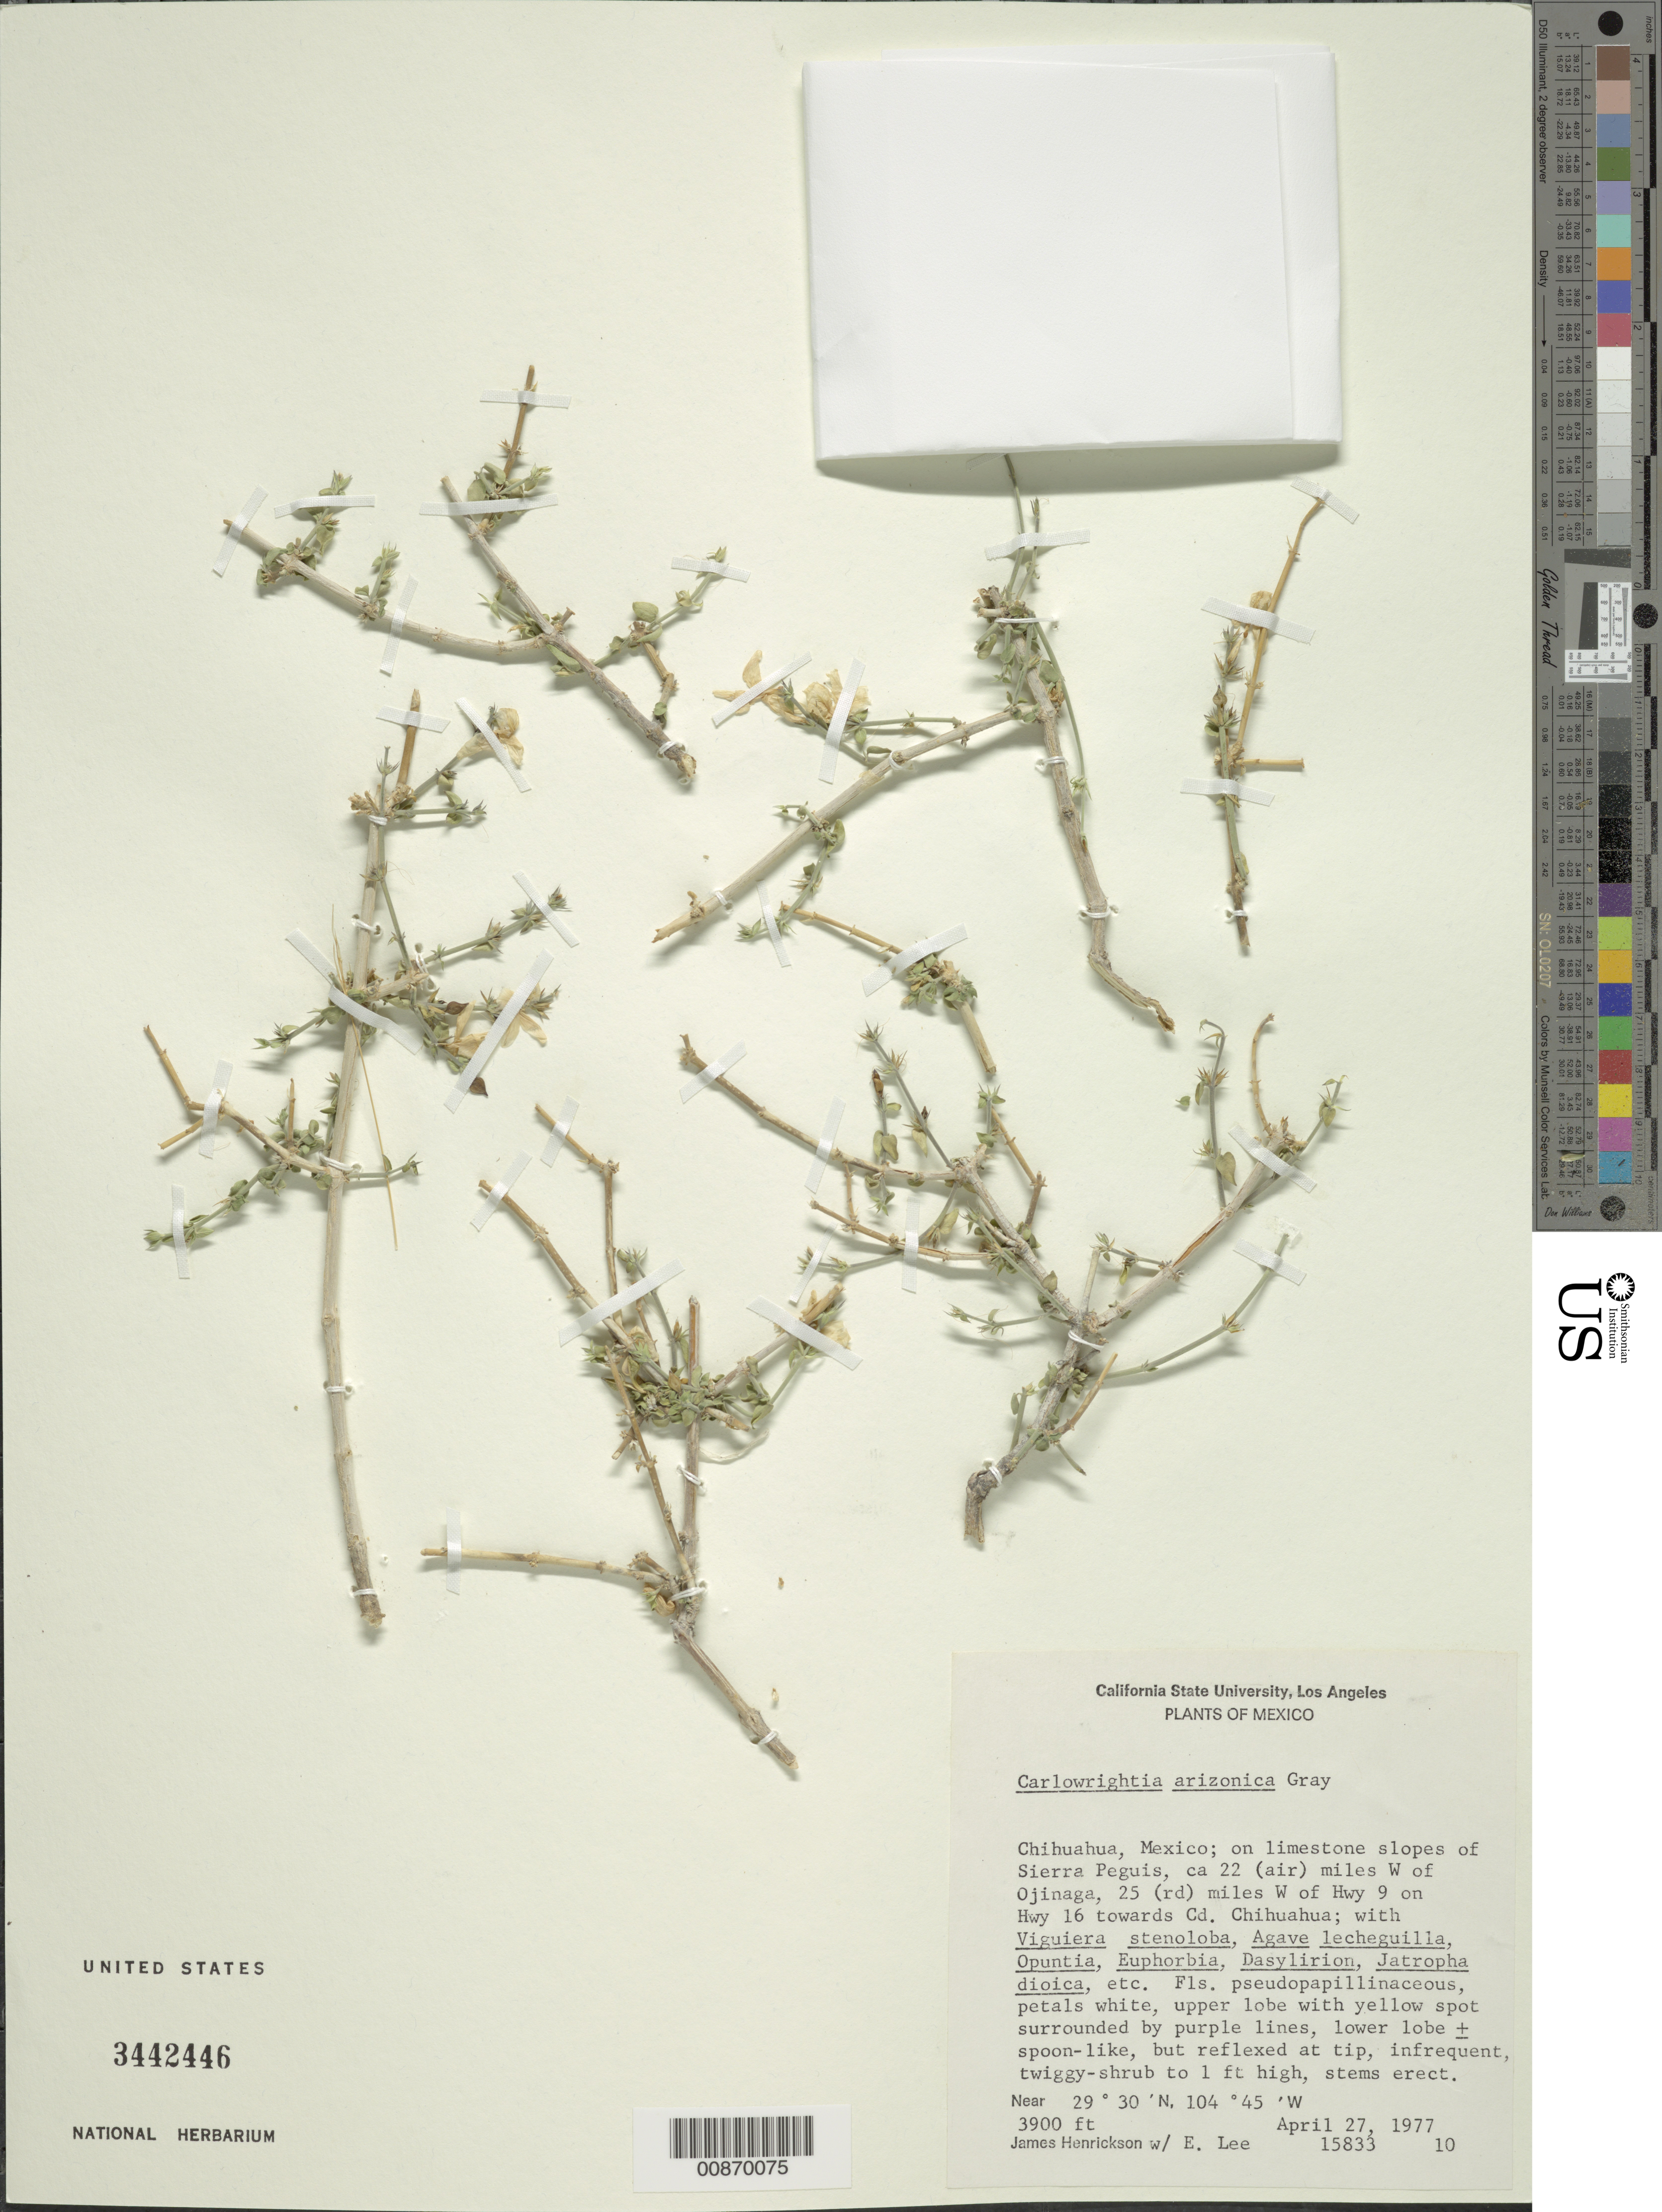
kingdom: Plantae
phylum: Tracheophyta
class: Magnoliopsida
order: Lamiales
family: Acanthaceae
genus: Carlowrightia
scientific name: Carlowrightia arizonica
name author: A. Gray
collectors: J. Henrickson & E. Y. T. Lee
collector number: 15833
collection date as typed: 27 Apr 1977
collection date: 1977-04-27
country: Mexico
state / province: Chihuahua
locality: Sierra Peguis, ca 22 (air) miles W of Ojinaga, 25 (rd) miles W of Hwy 9 on Hwy 16 towards Cd. Chihuahua.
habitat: On limestone slopes. With Viguiera stenoloba, Agave lecheguilla, Opuntia, Euphorbia, Dasylirion, Jatropha diouca, etc.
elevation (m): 1189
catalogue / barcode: US 3442446